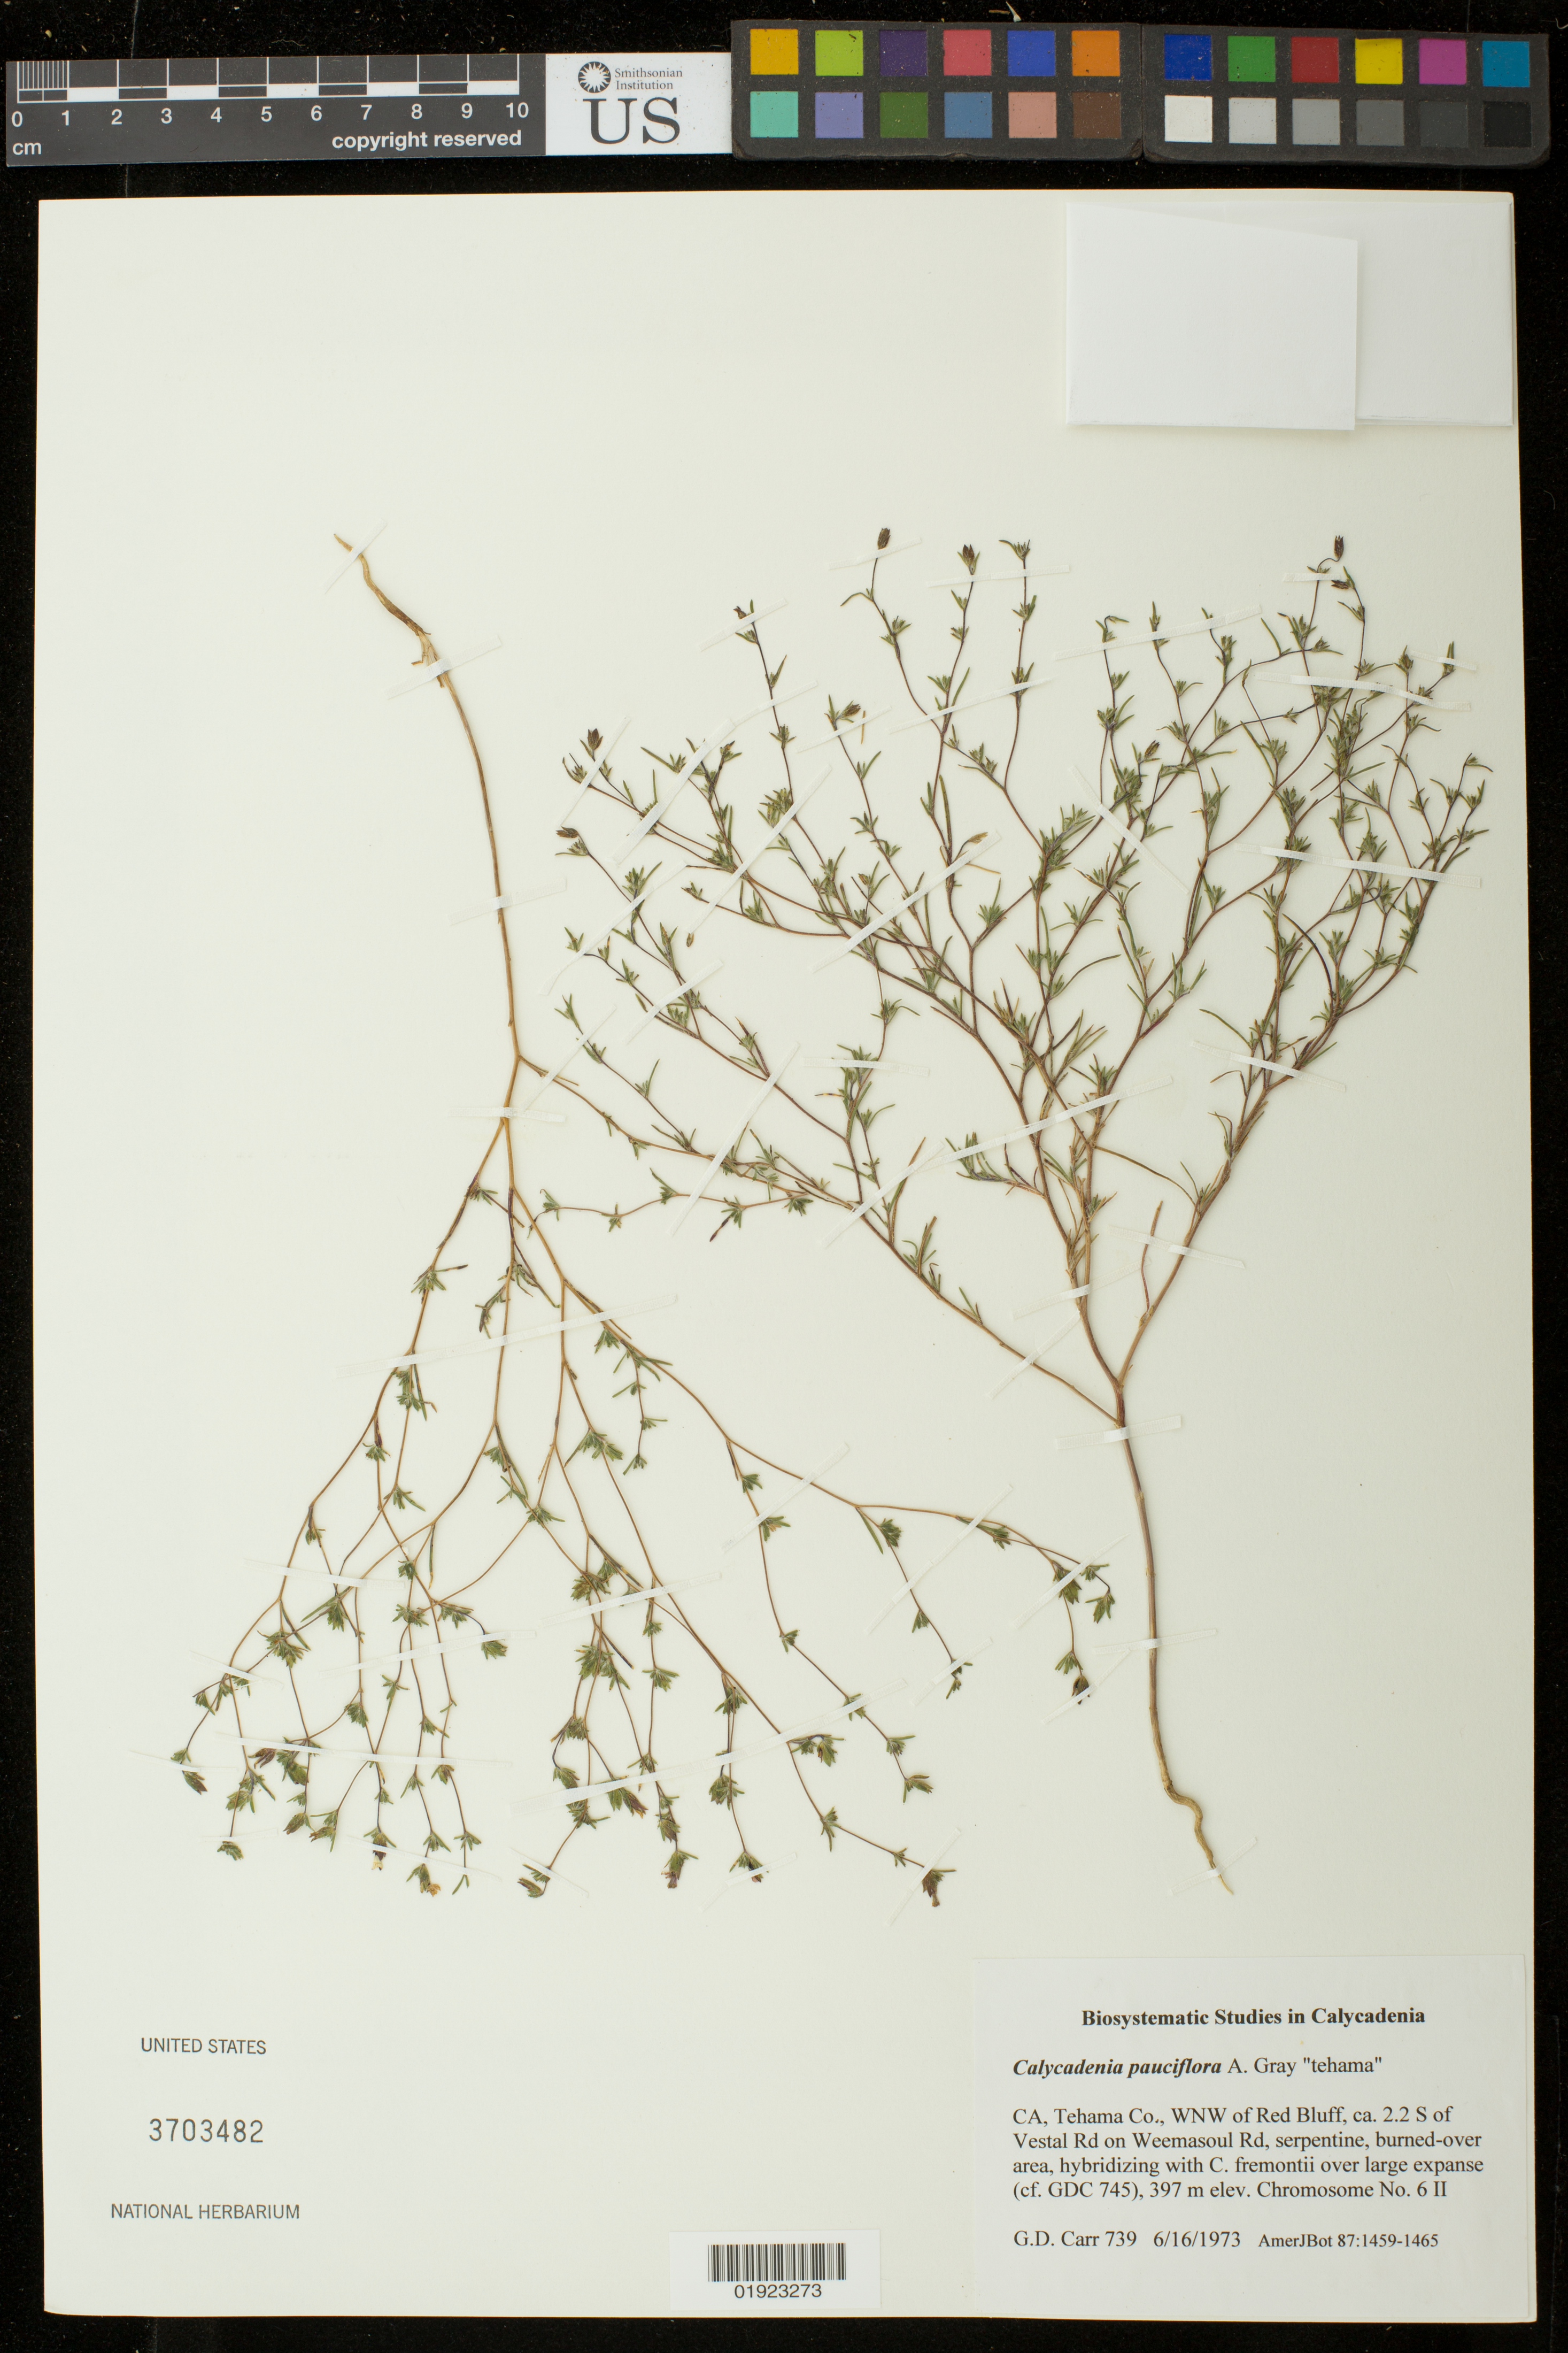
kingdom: Plantae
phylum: Tracheophyta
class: Magnoliopsida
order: Asterales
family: Asteraceae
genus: Calycadenia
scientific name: Calycadenia pauciflora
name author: A. Gray in Emory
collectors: G. D. Carr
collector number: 739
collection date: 1973-06-16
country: United States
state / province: California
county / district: Tehama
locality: WNW of Red Bluff, ca. 2.2 S of Vestal Rd on Weemasoul Rd.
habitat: Burned-over area.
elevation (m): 397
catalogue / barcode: US 3703482